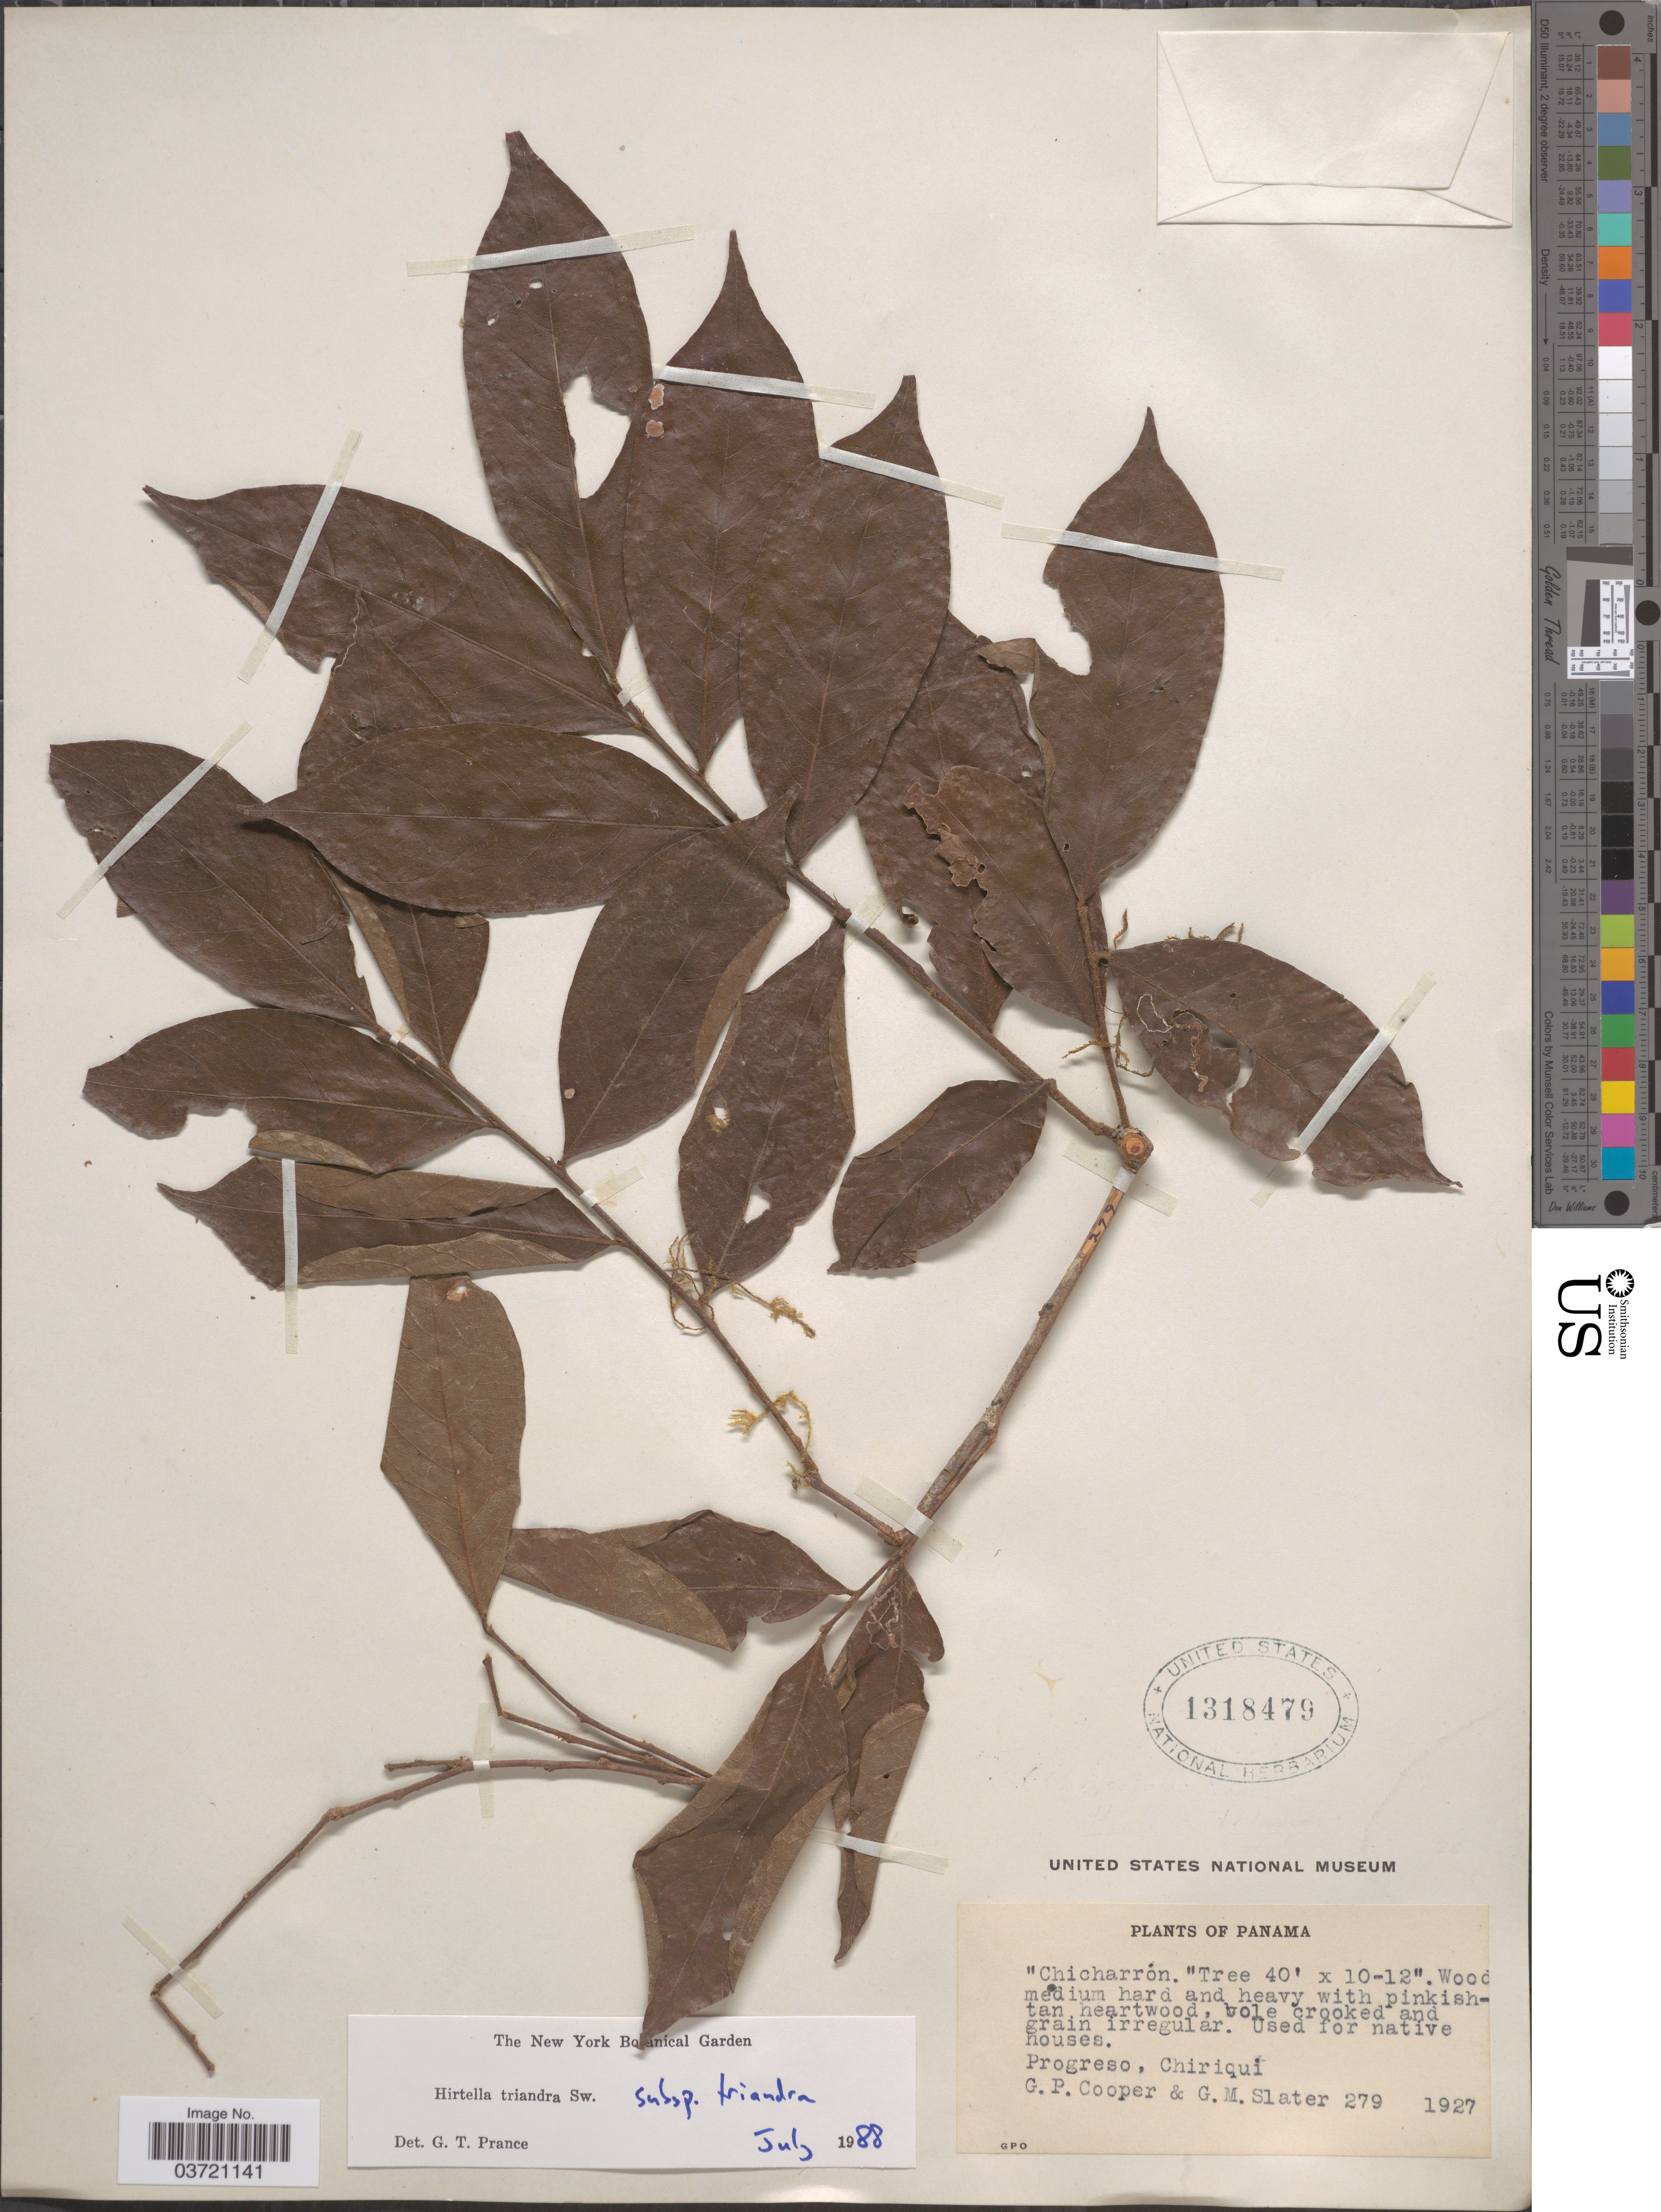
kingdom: Plantae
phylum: Tracheophyta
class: Magnoliopsida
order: Malpighiales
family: Chrysobalanaceae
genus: Hirtella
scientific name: Hirtella triandra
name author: Sw.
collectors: G. Cooper & G. Slater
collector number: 279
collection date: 1927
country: Panama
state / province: Chiriqui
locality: Progreso.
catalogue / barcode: US 1318479